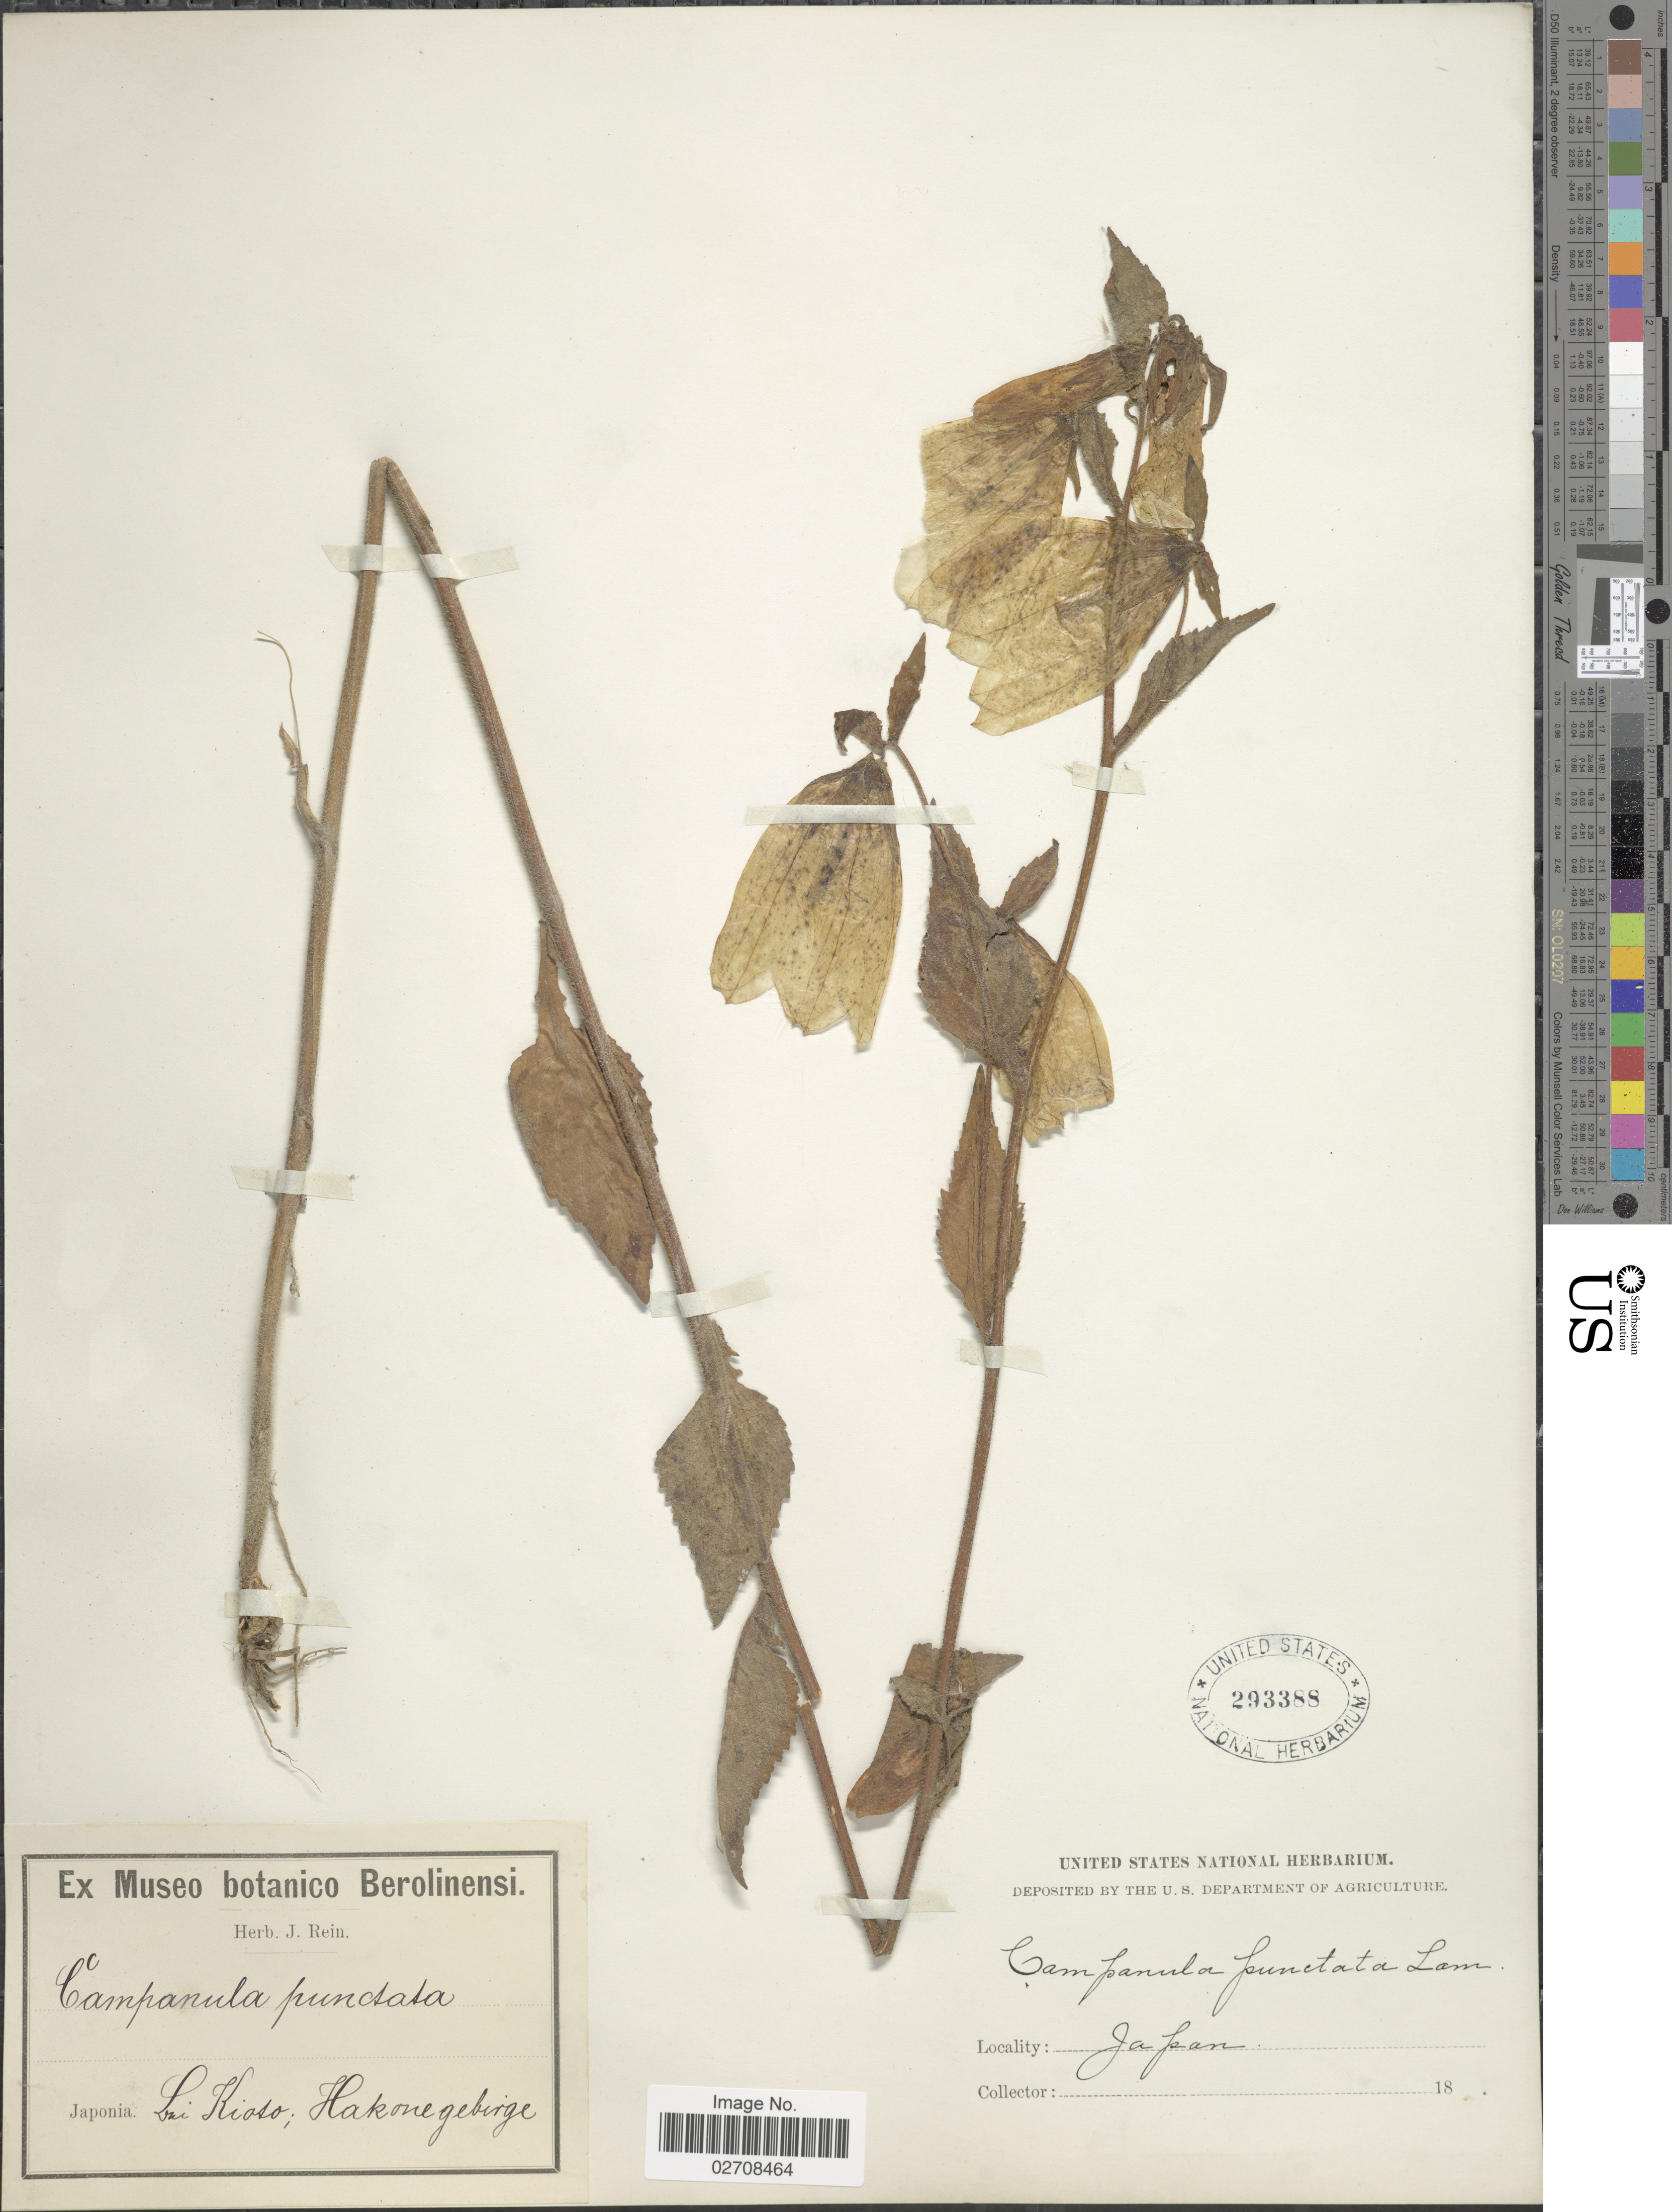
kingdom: Plantae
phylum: Tracheophyta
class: Magnoliopsida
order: Asterales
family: Campanulaceae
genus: Campanula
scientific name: Campanula punctata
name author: Lam.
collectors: ex herb. J. Rein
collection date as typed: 18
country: Japan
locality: Japonia. Lui Kioto; Hakonegebirge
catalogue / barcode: US 293388